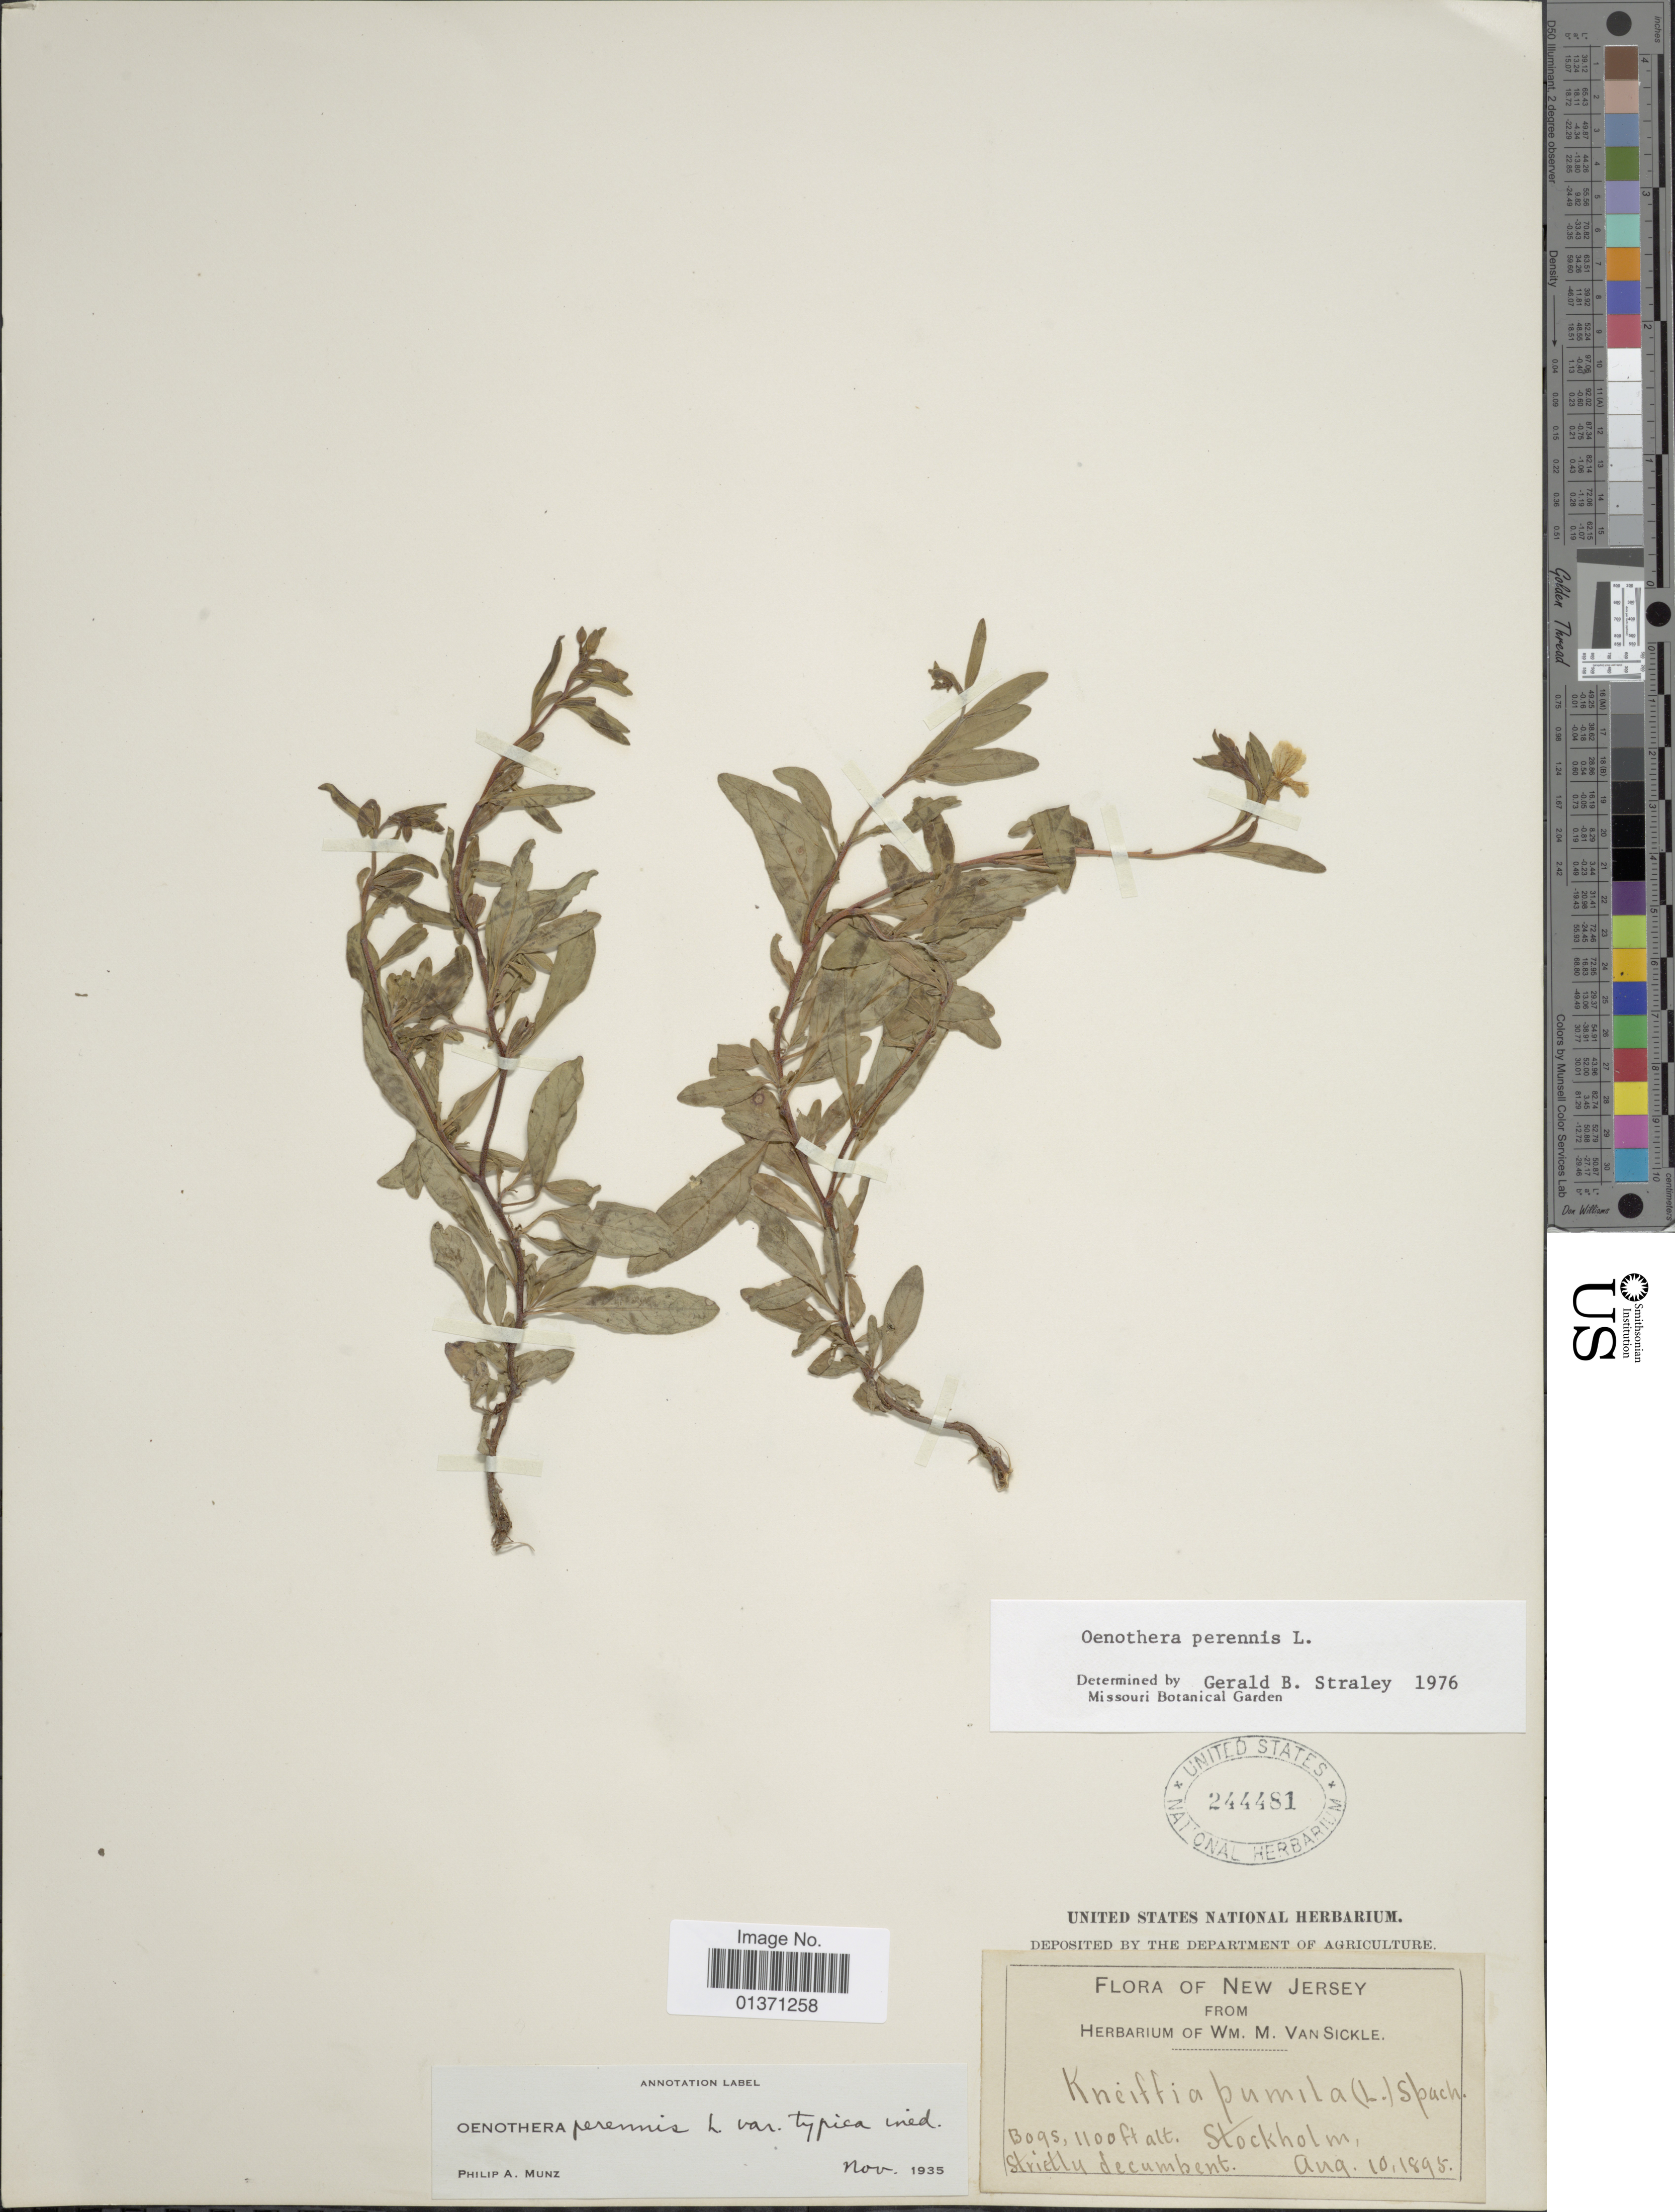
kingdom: Plantae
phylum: Tracheophyta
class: Magnoliopsida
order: Myrtales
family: Onagraceae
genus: Oenothera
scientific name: Oenothera perennis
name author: L.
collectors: ex herb. Wm. M. Van Sickle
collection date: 1895-08-10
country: United States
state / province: New Jersey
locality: Bogs, Stockholm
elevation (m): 335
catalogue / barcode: US 244481